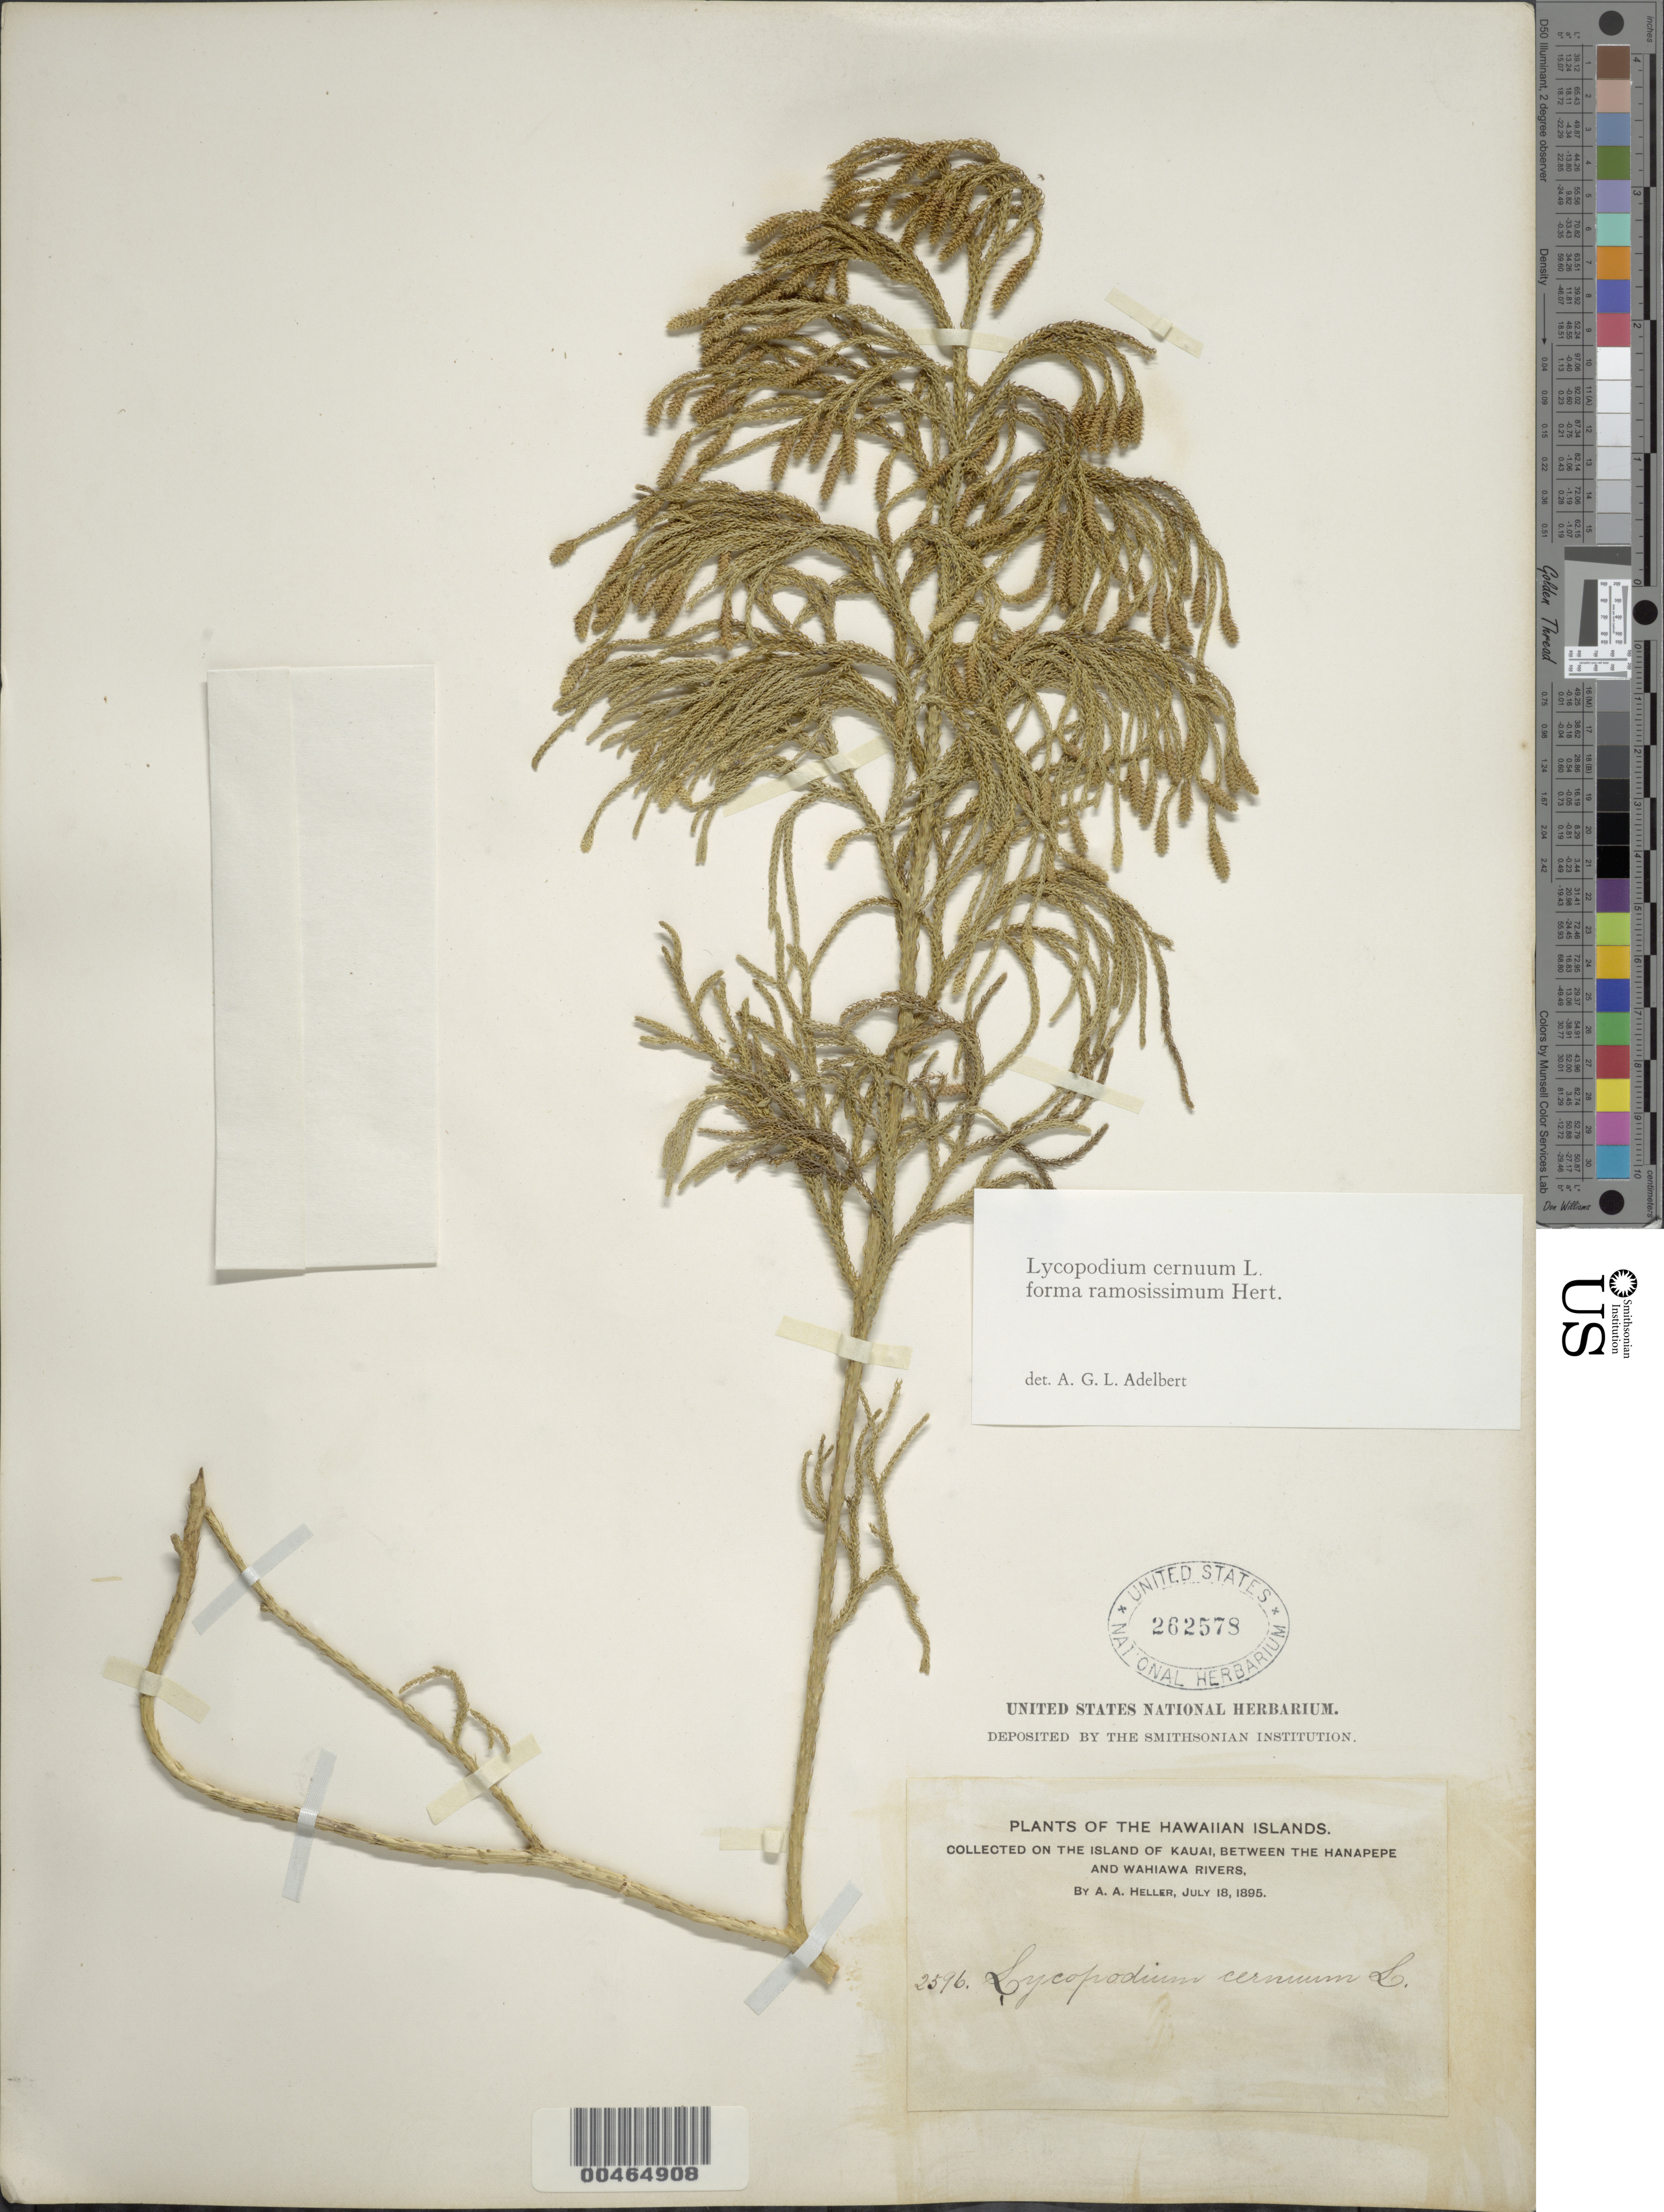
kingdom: Plantae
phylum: Tracheophyta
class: Lycopodiopsida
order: Lycopodiales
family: Lycopodiaceae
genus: Palhinhaea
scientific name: Palhinhaea cernua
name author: (L.) Vasc. & Franco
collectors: A. A. Heller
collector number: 2596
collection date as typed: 18 Jul 1895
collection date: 1895-07-18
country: United States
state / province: Hawaii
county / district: Kauai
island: Kaua'i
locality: Between the Hanapepe and Wahiawa Rivers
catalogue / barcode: US 262578